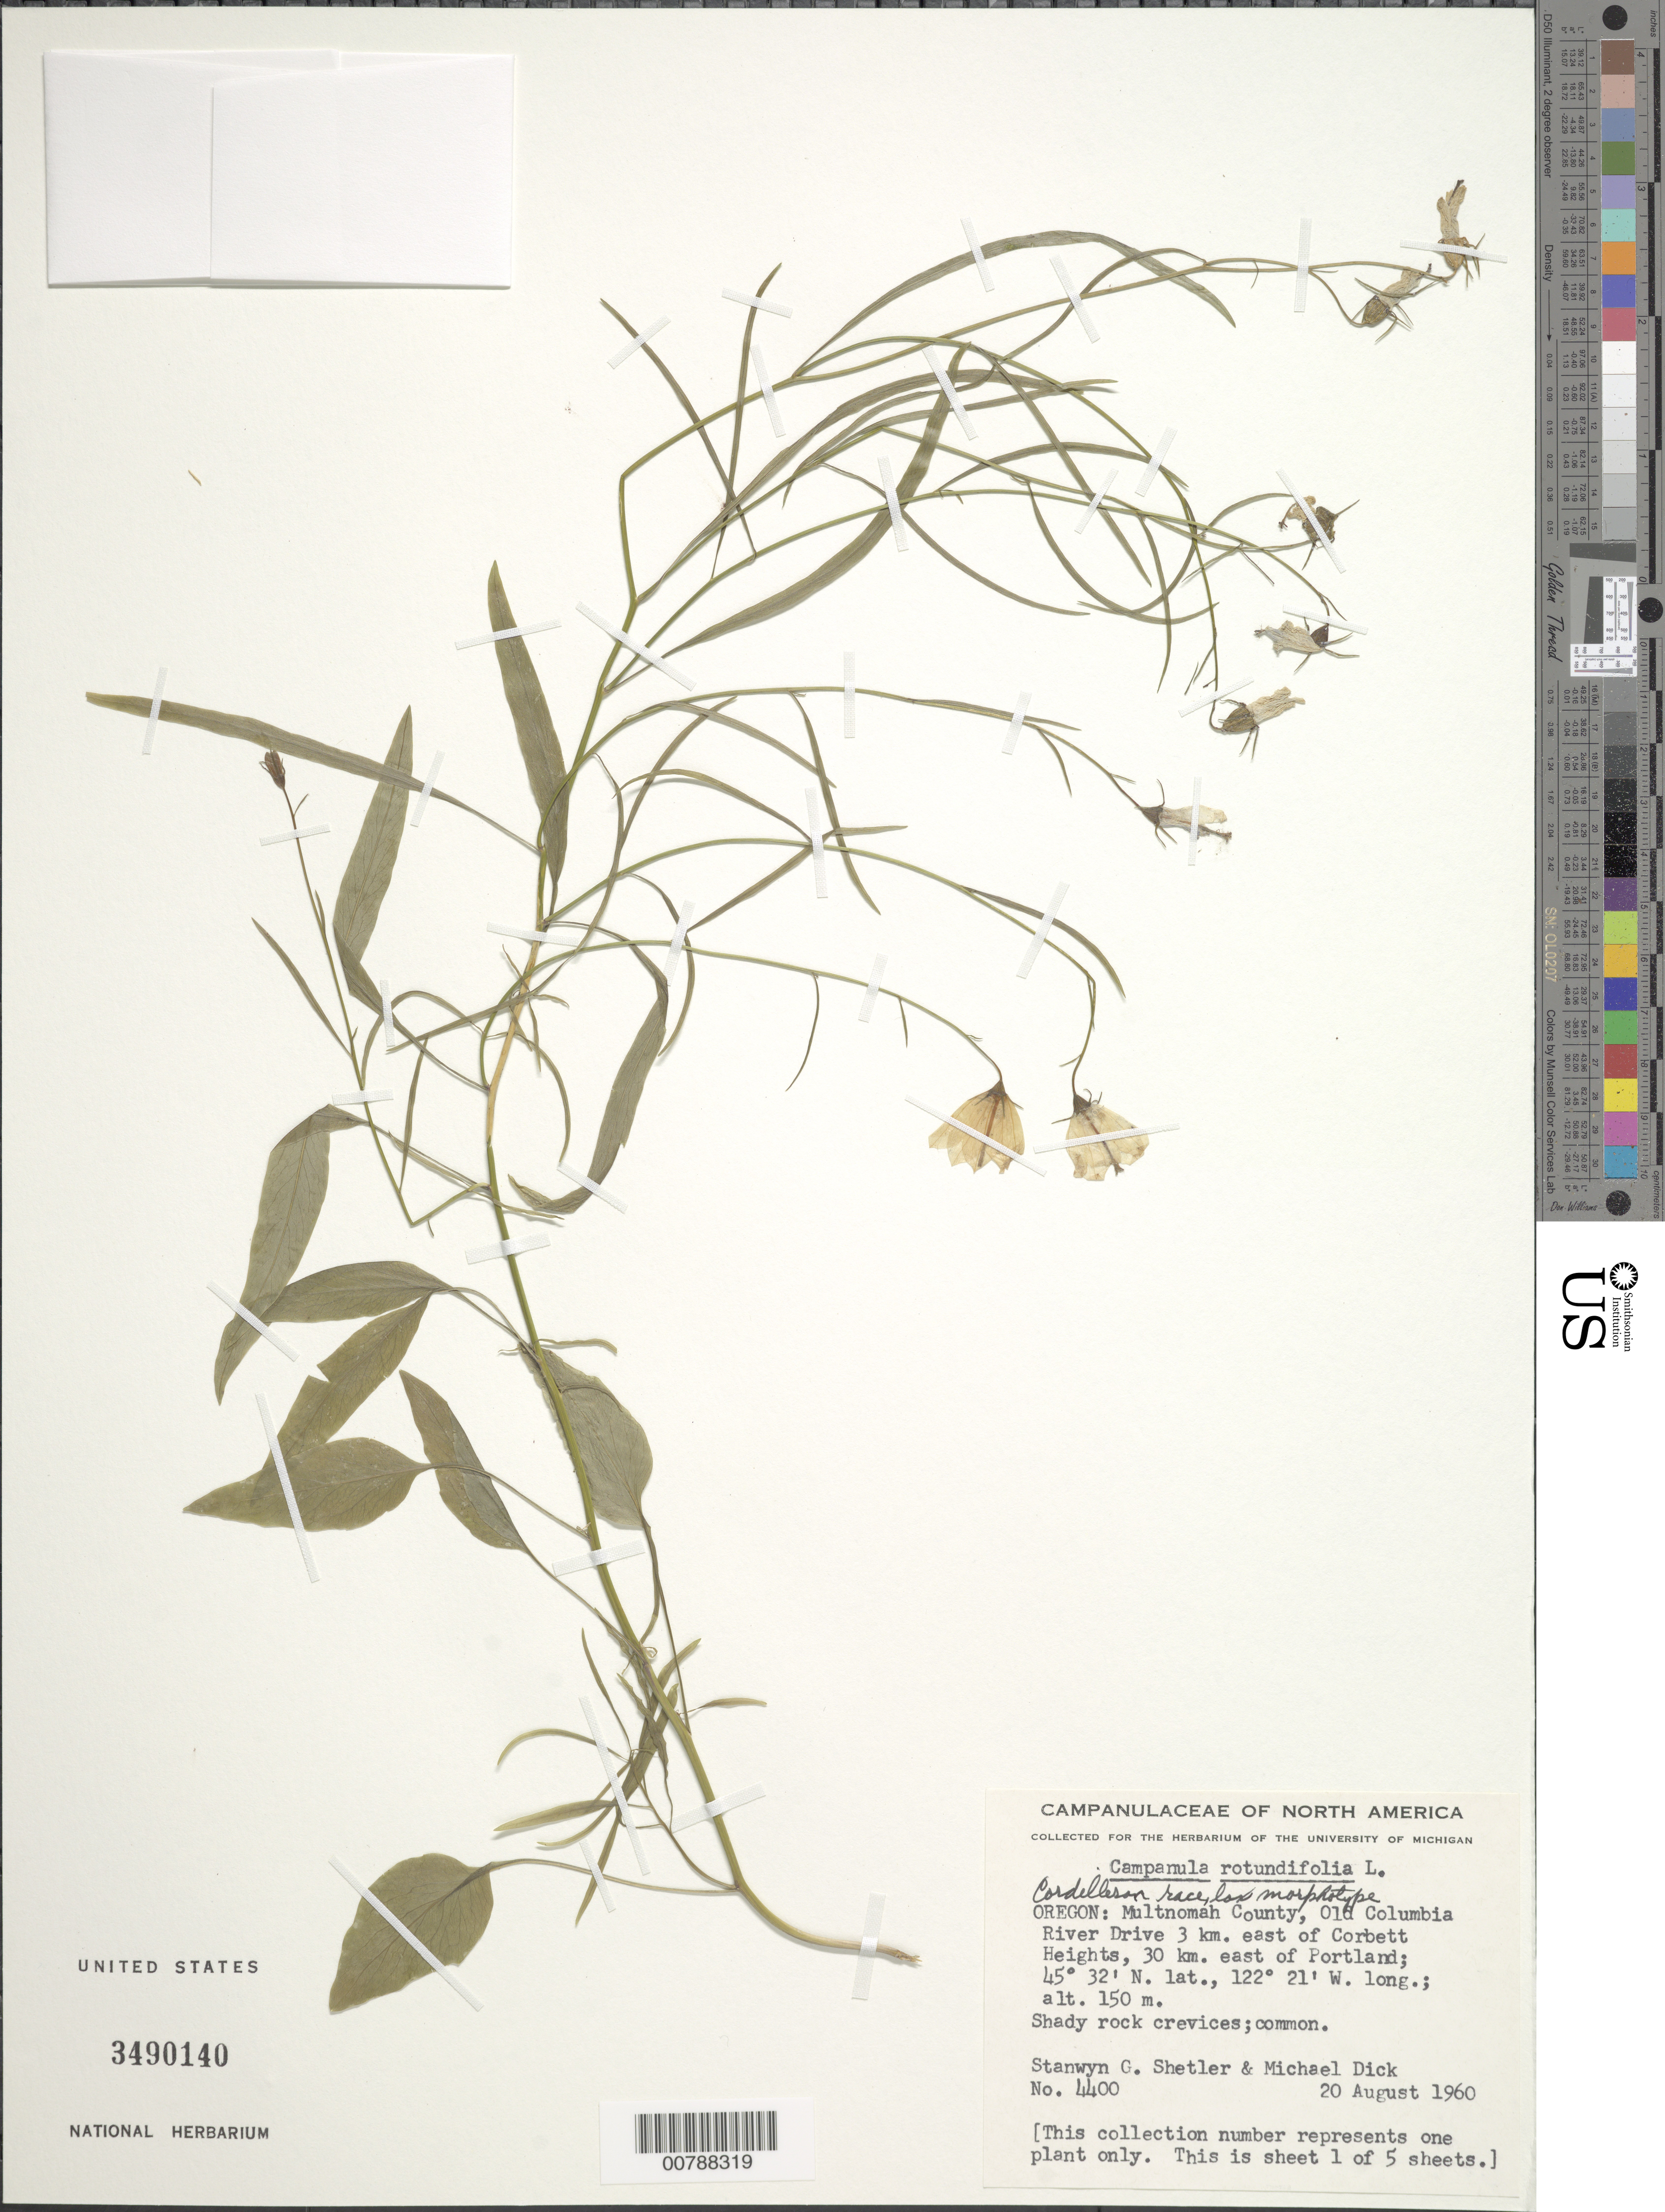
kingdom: Plantae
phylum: Tracheophyta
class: Magnoliopsida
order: Asterales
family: Campanulaceae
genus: Campanula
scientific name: Campanula rotundifolia L. Cordilleran race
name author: L.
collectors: S. Shetler & M. Dick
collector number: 4400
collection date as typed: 20 August 1960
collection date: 1960-08-20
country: United States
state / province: Oregon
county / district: Multnomah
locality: Old Columbia River Drive 3 km. east of Corbett Heights, 30 km. east of Portland.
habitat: Shady rock crevices.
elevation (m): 150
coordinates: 45 32' N, 122 21' W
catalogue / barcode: US 3490140